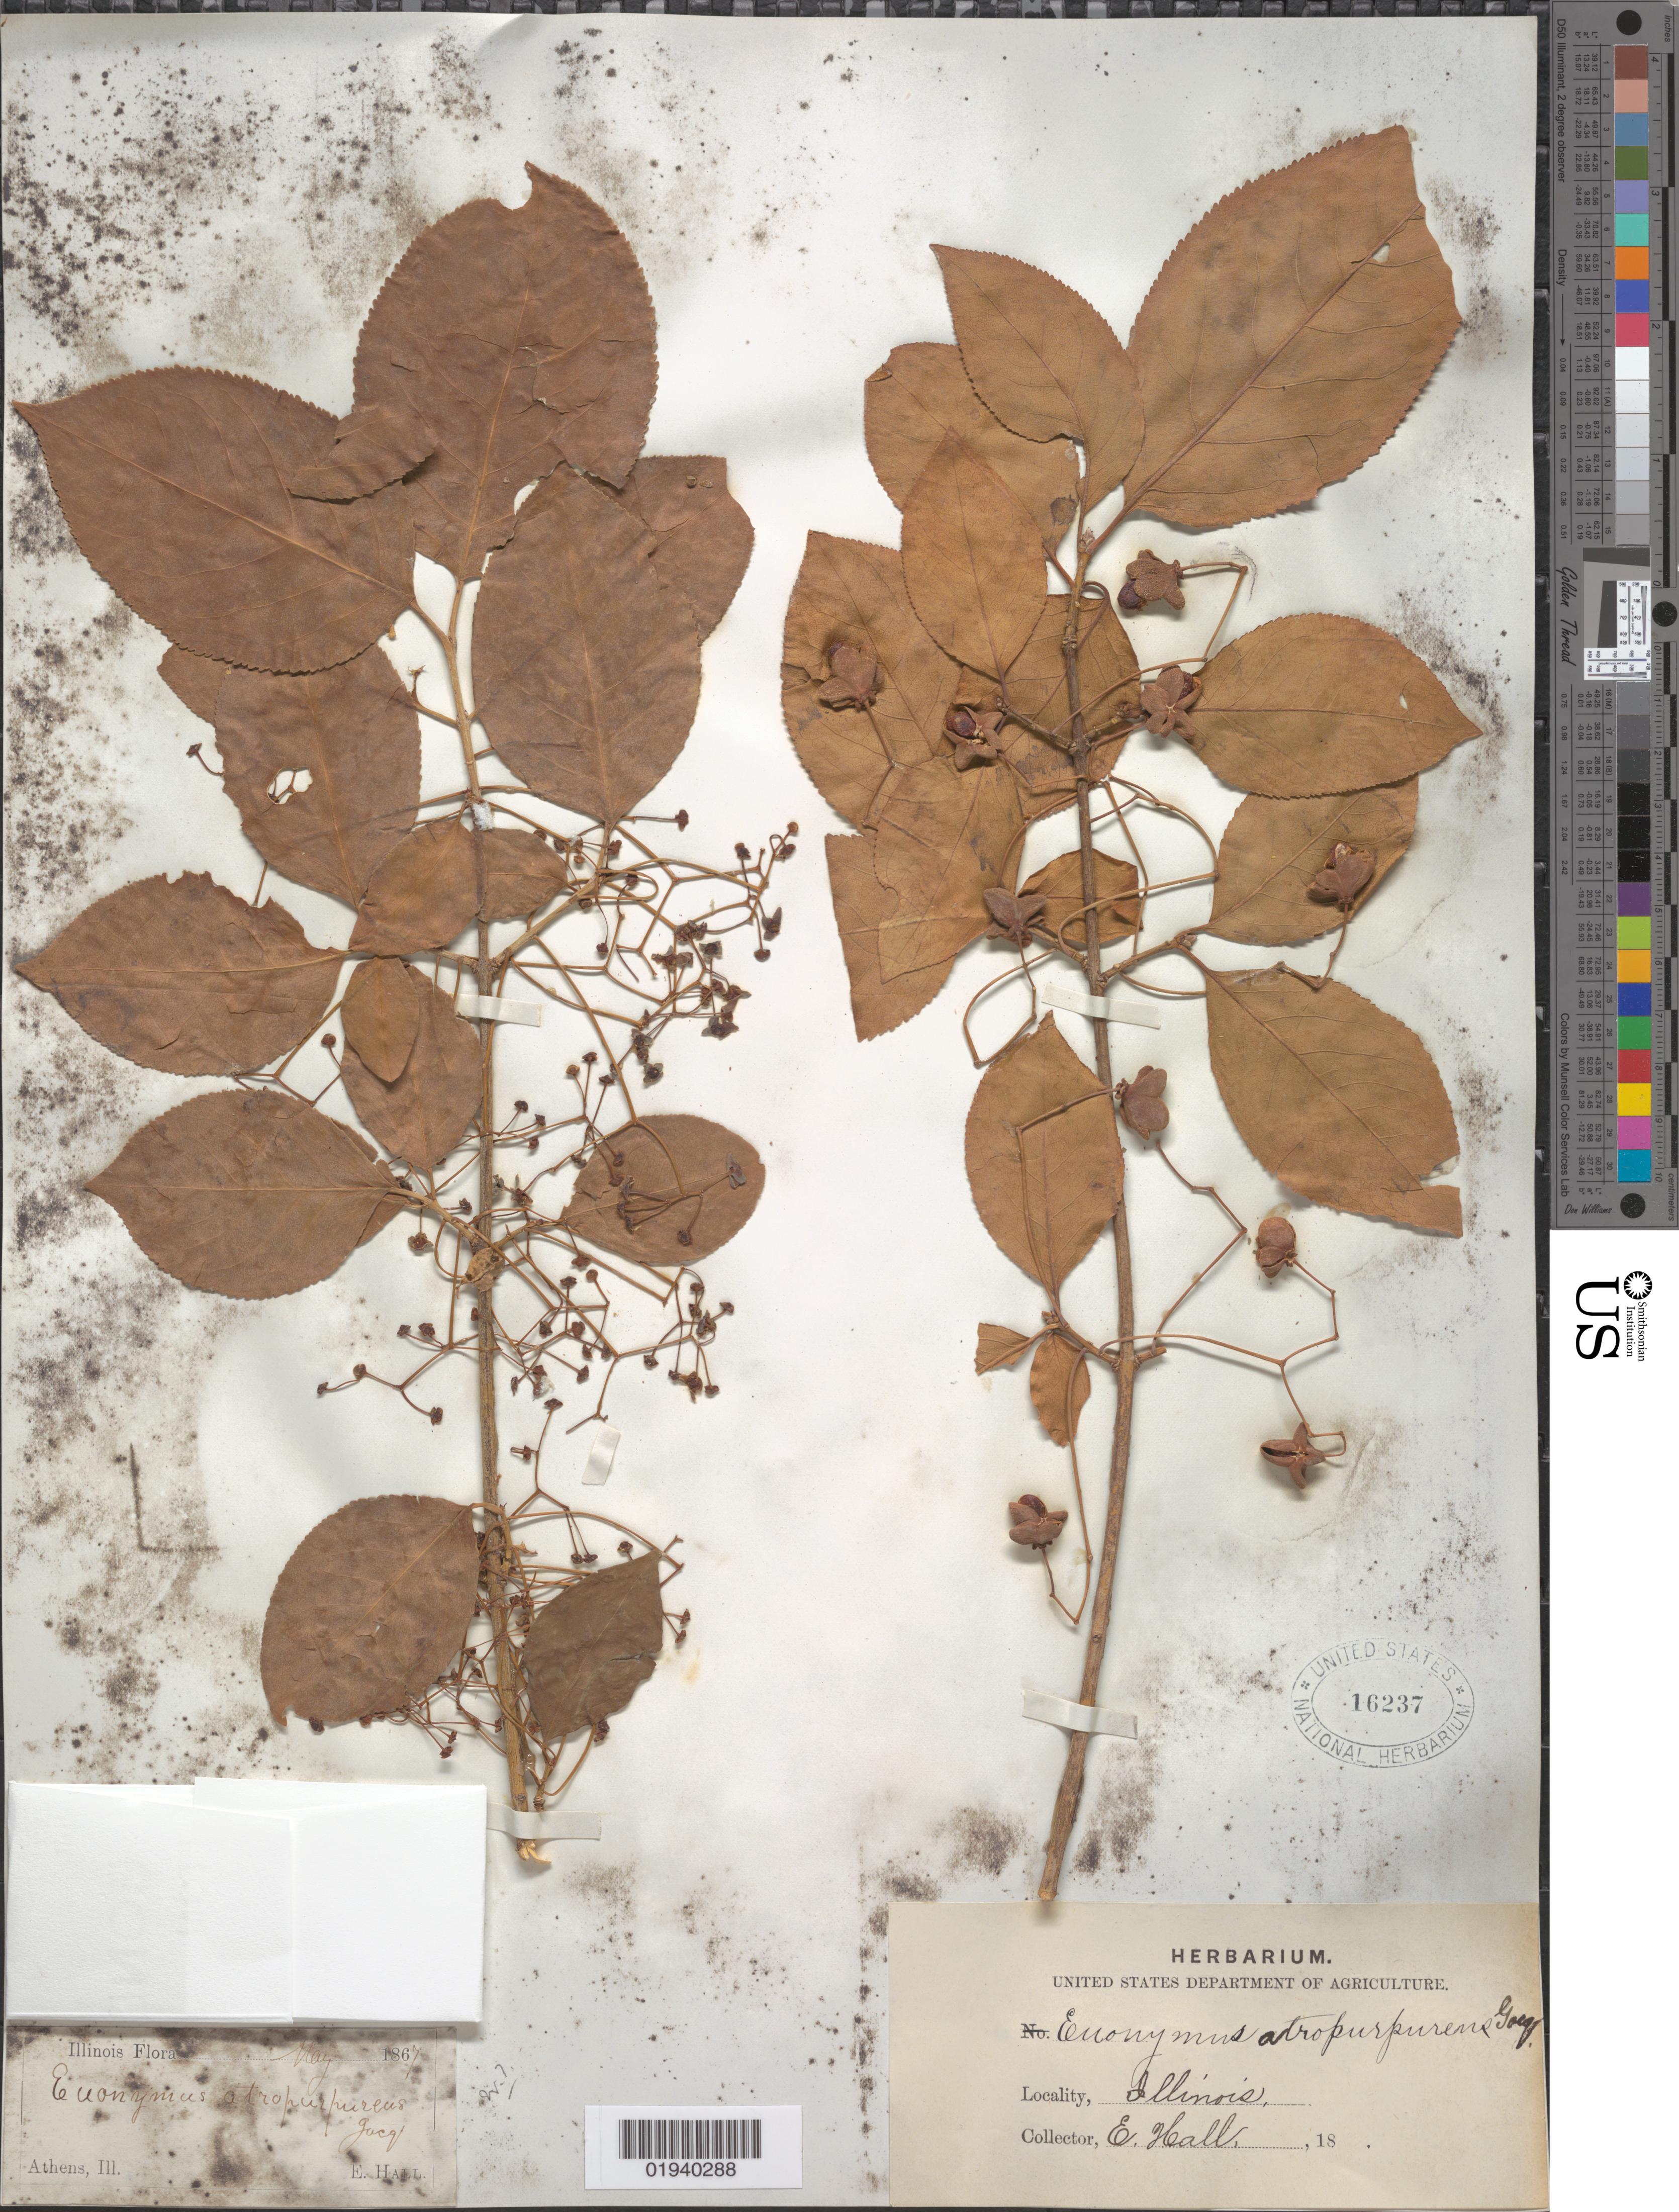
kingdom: Plantae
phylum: Tracheophyta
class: Magnoliopsida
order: Celastrales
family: Celastraceae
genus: Euonymus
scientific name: Euonymus atropurpureus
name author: Jacq.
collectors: E. Hall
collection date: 1867-05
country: United States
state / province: Illinois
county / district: Menard County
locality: Athens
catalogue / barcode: US 16237